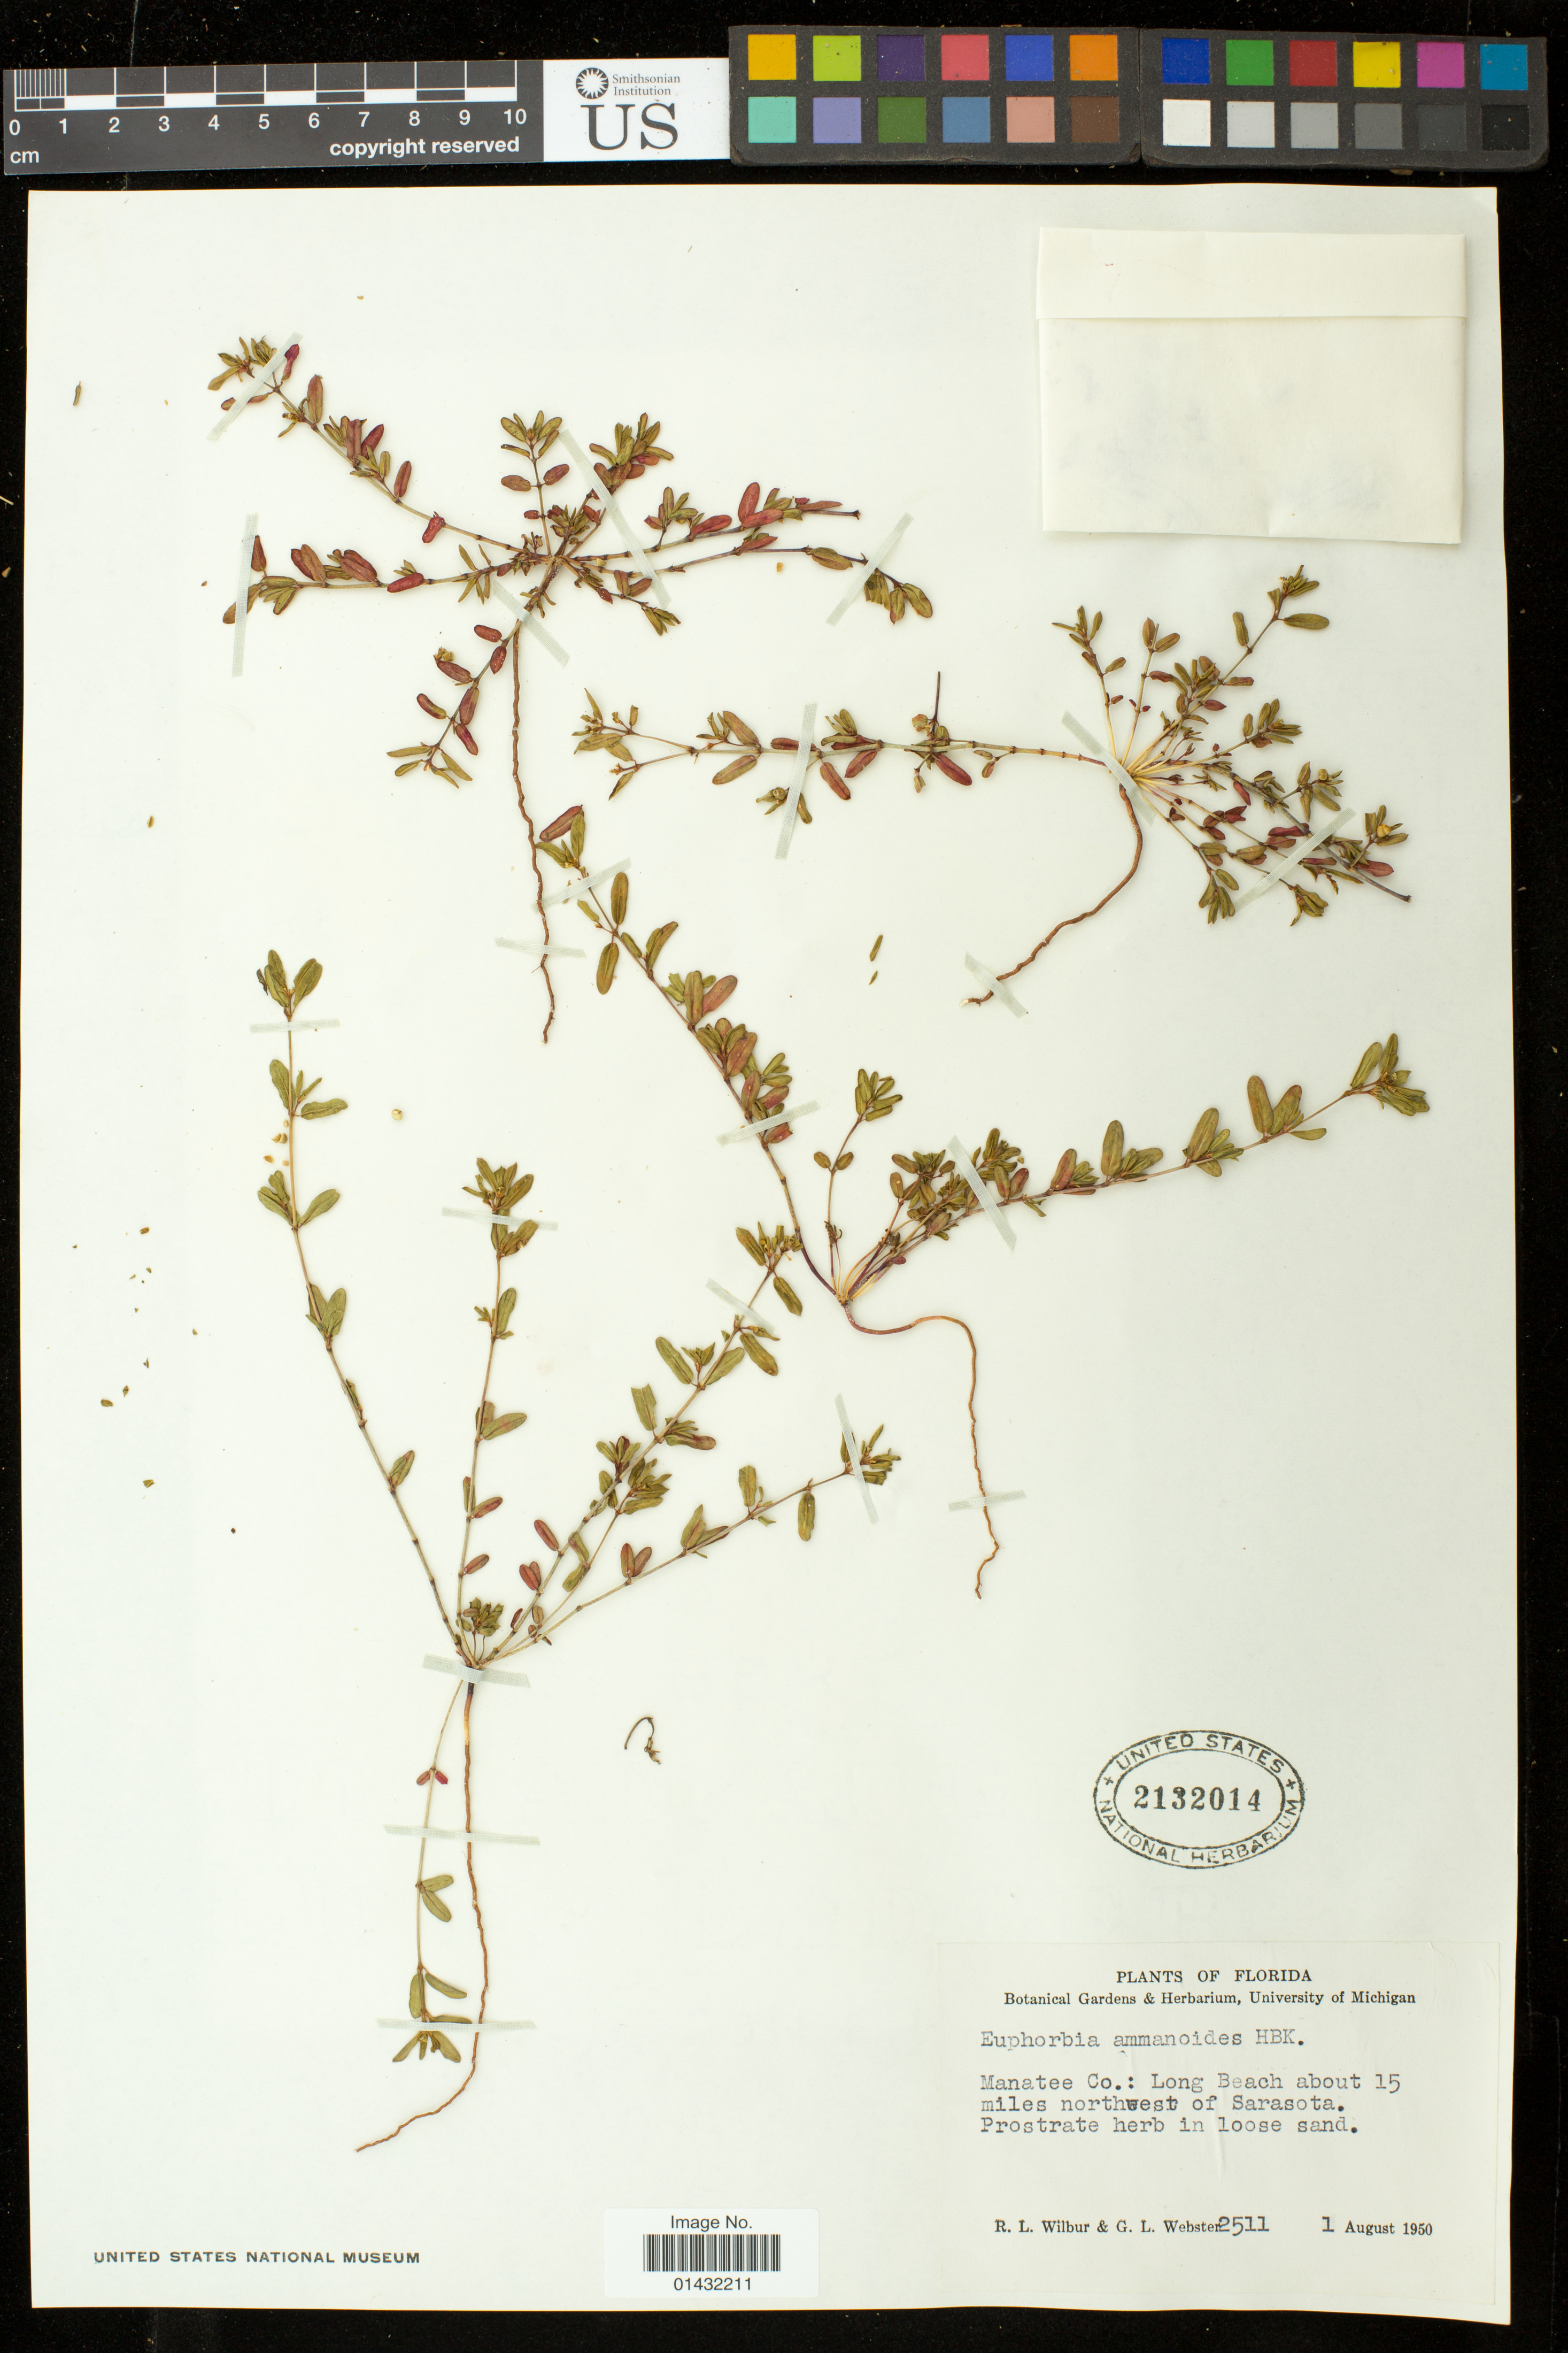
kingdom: Plantae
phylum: Tracheophyta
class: Magnoliopsida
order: Malpighiales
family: Euphorbiaceae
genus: Euphorbia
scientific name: Euphorbia bombensis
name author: Jacq.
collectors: R. L. Wilbur & G. L. Webster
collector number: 2511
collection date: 1950-08-01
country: United States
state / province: Florida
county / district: Manatee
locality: Long Beach about 15 miles northwest of Sarasota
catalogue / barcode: US 2132014